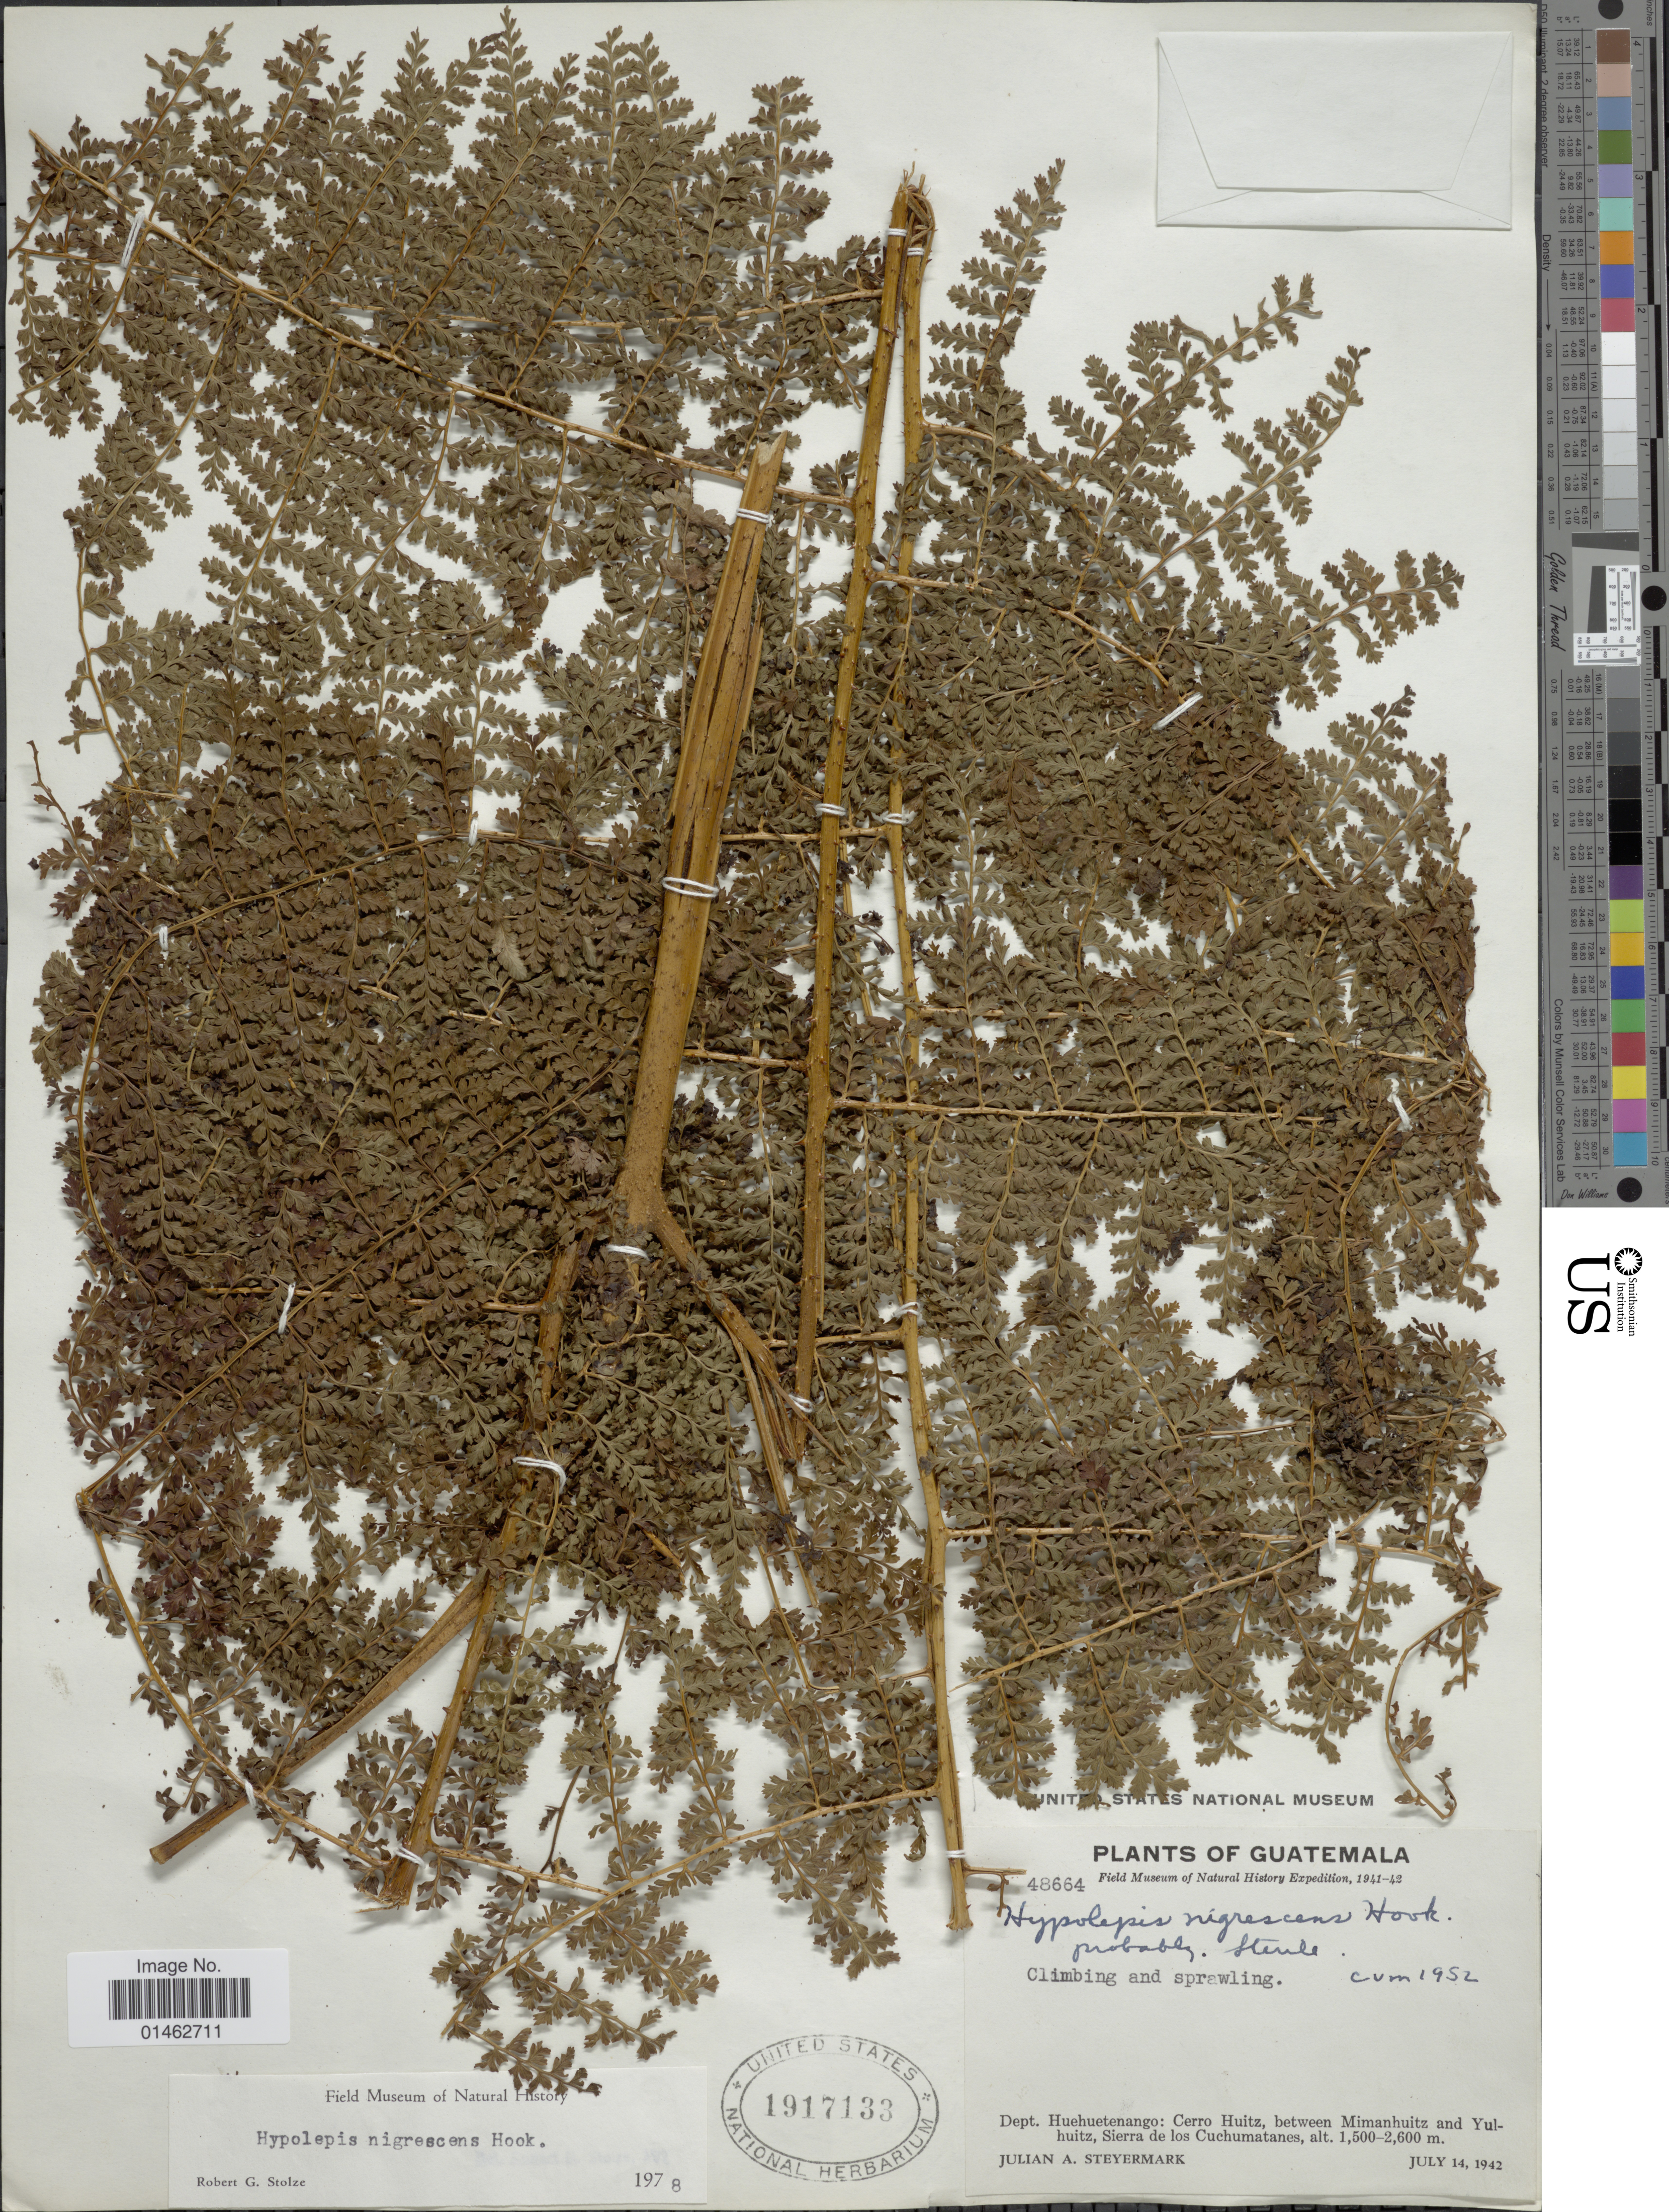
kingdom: Plantae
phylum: Tracheophyta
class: Polypodiopsida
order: Polypodiales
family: Dennstaedtiaceae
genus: Hypolepis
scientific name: Hypolepis nigrescens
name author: Hook.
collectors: J. Steyermark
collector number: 48664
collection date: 1942-07-14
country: Guatemala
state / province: Huehuetenango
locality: Dept. Huehuentenango: Cerro Huitz, between Mimanhuitz and Yulhuitz, Sierra de los Cuchumatanes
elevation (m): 1500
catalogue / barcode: US 1917133